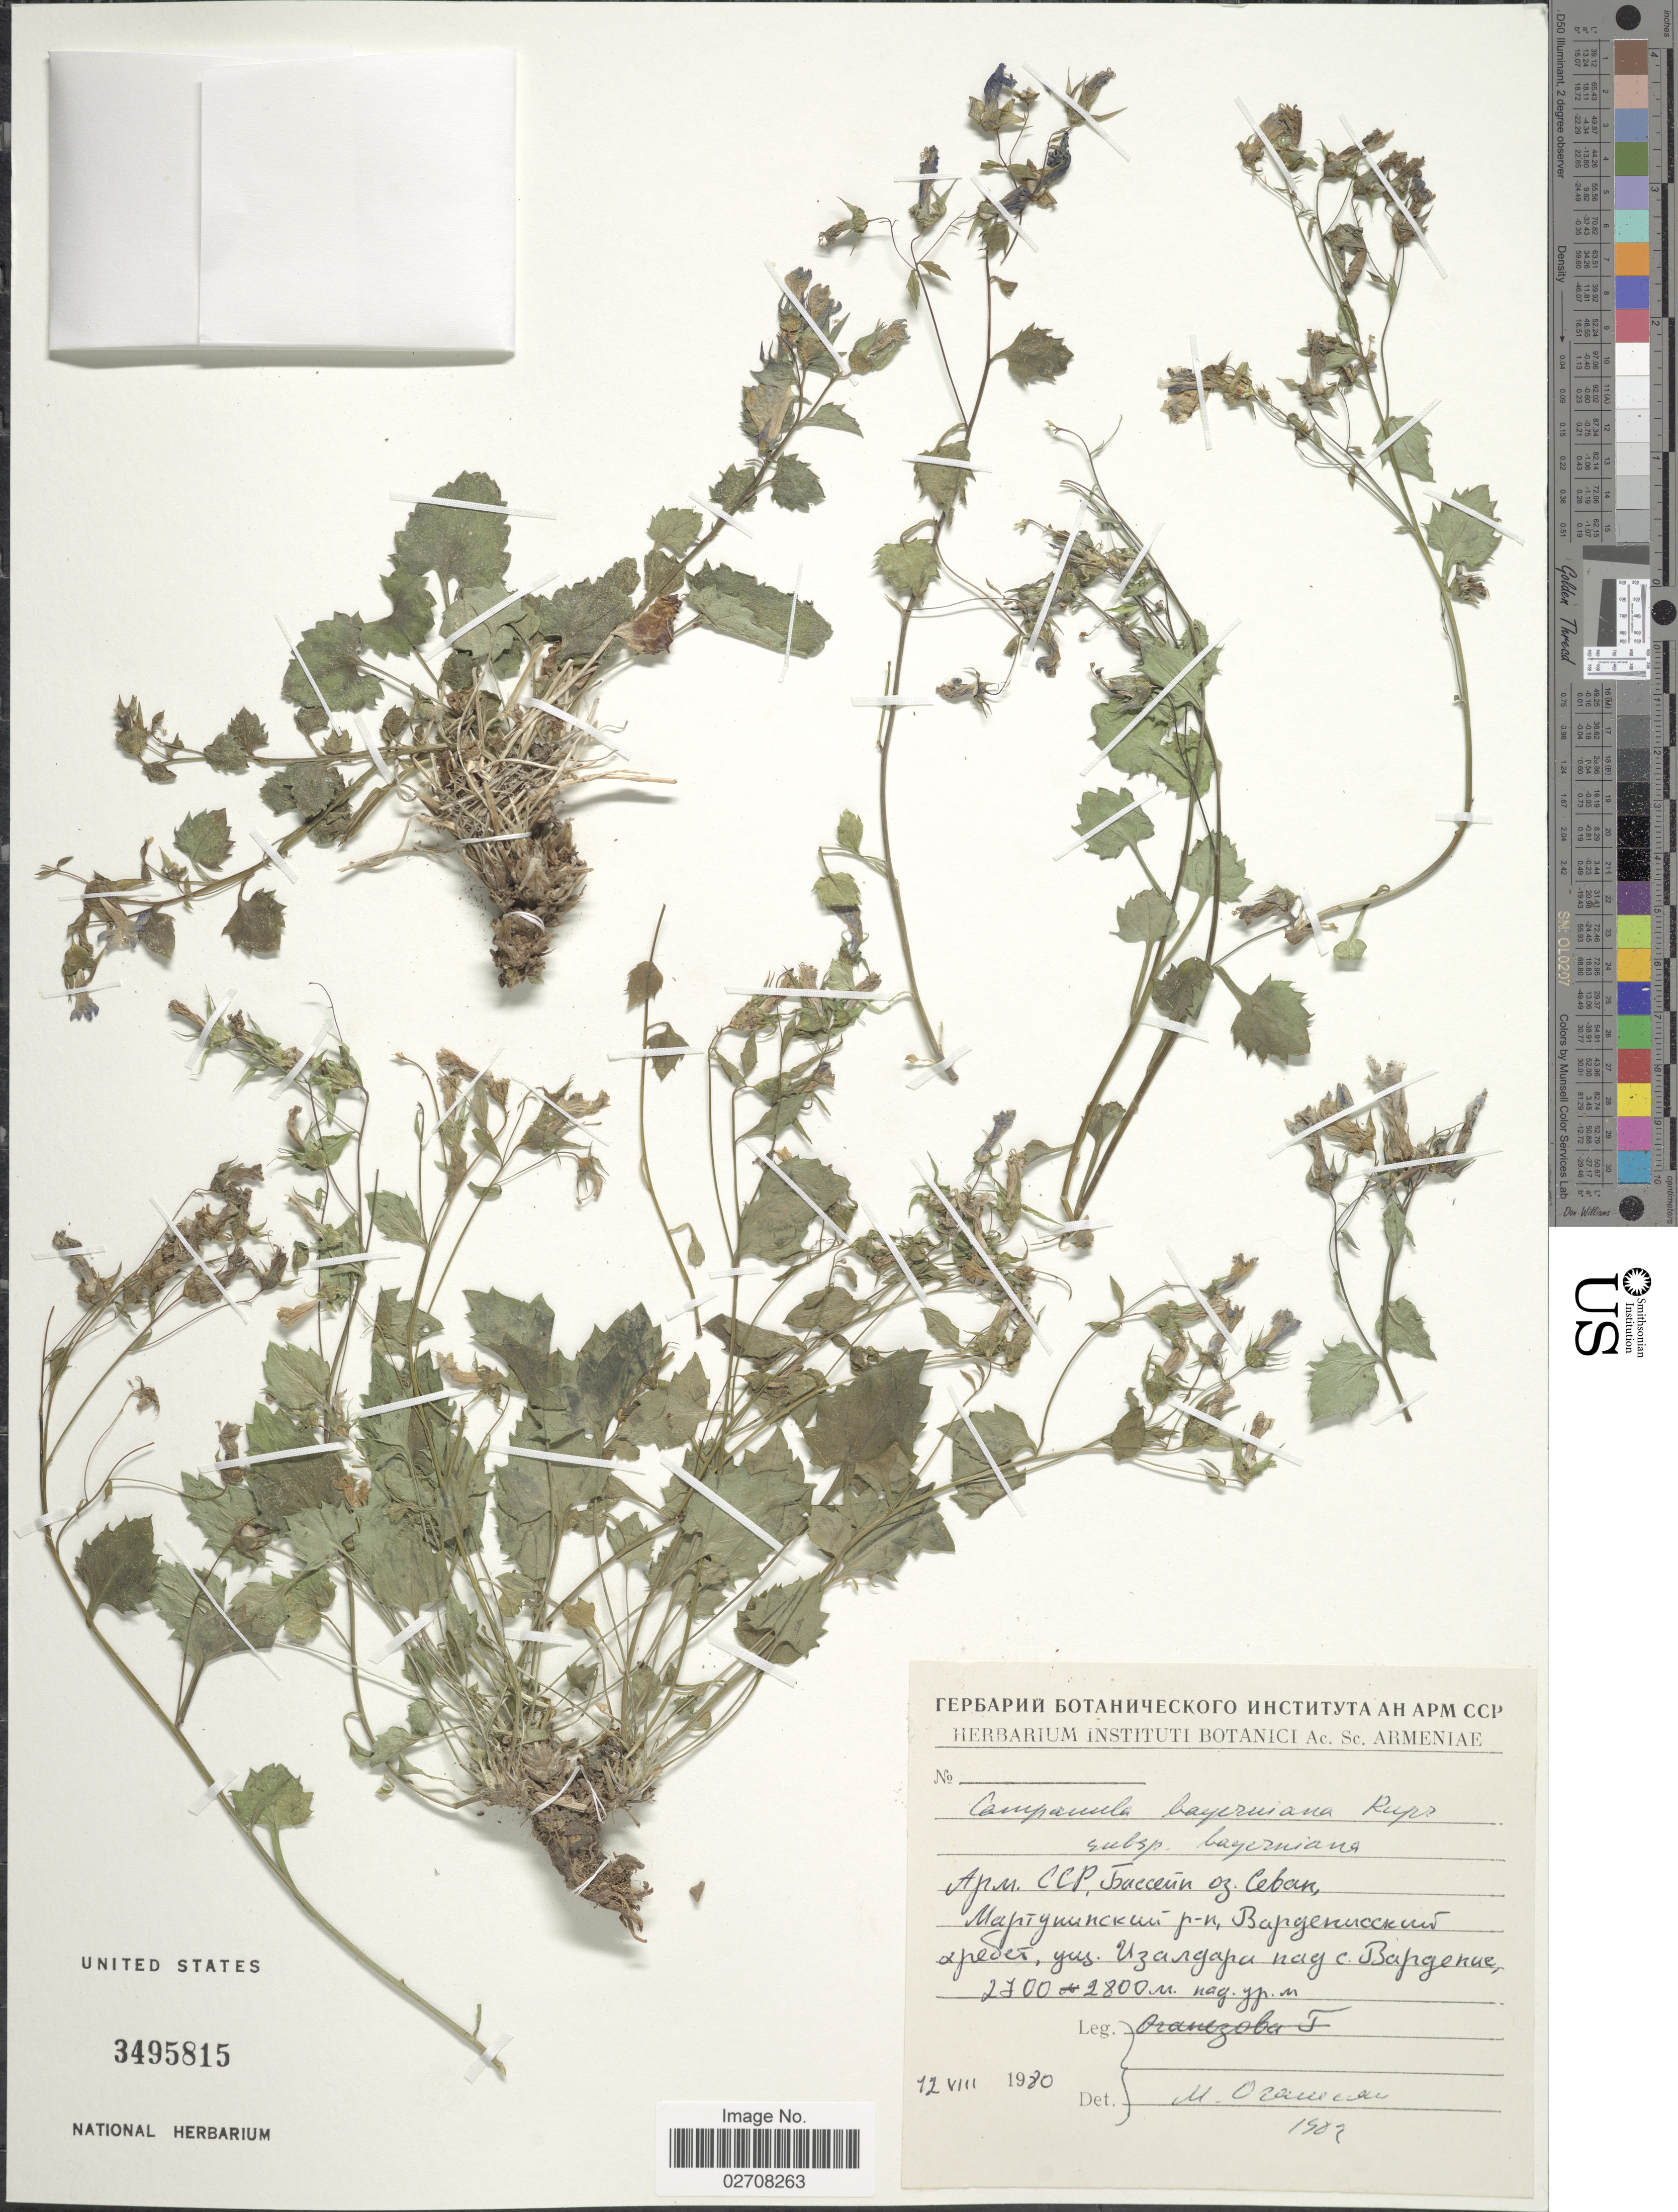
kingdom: Plantae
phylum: Tracheophyta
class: Magnoliopsida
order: Asterales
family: Campanulaceae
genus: Campanula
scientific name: Campanula bayerniana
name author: Rupr.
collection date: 1980-08-12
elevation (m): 2700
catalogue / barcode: US 3495815